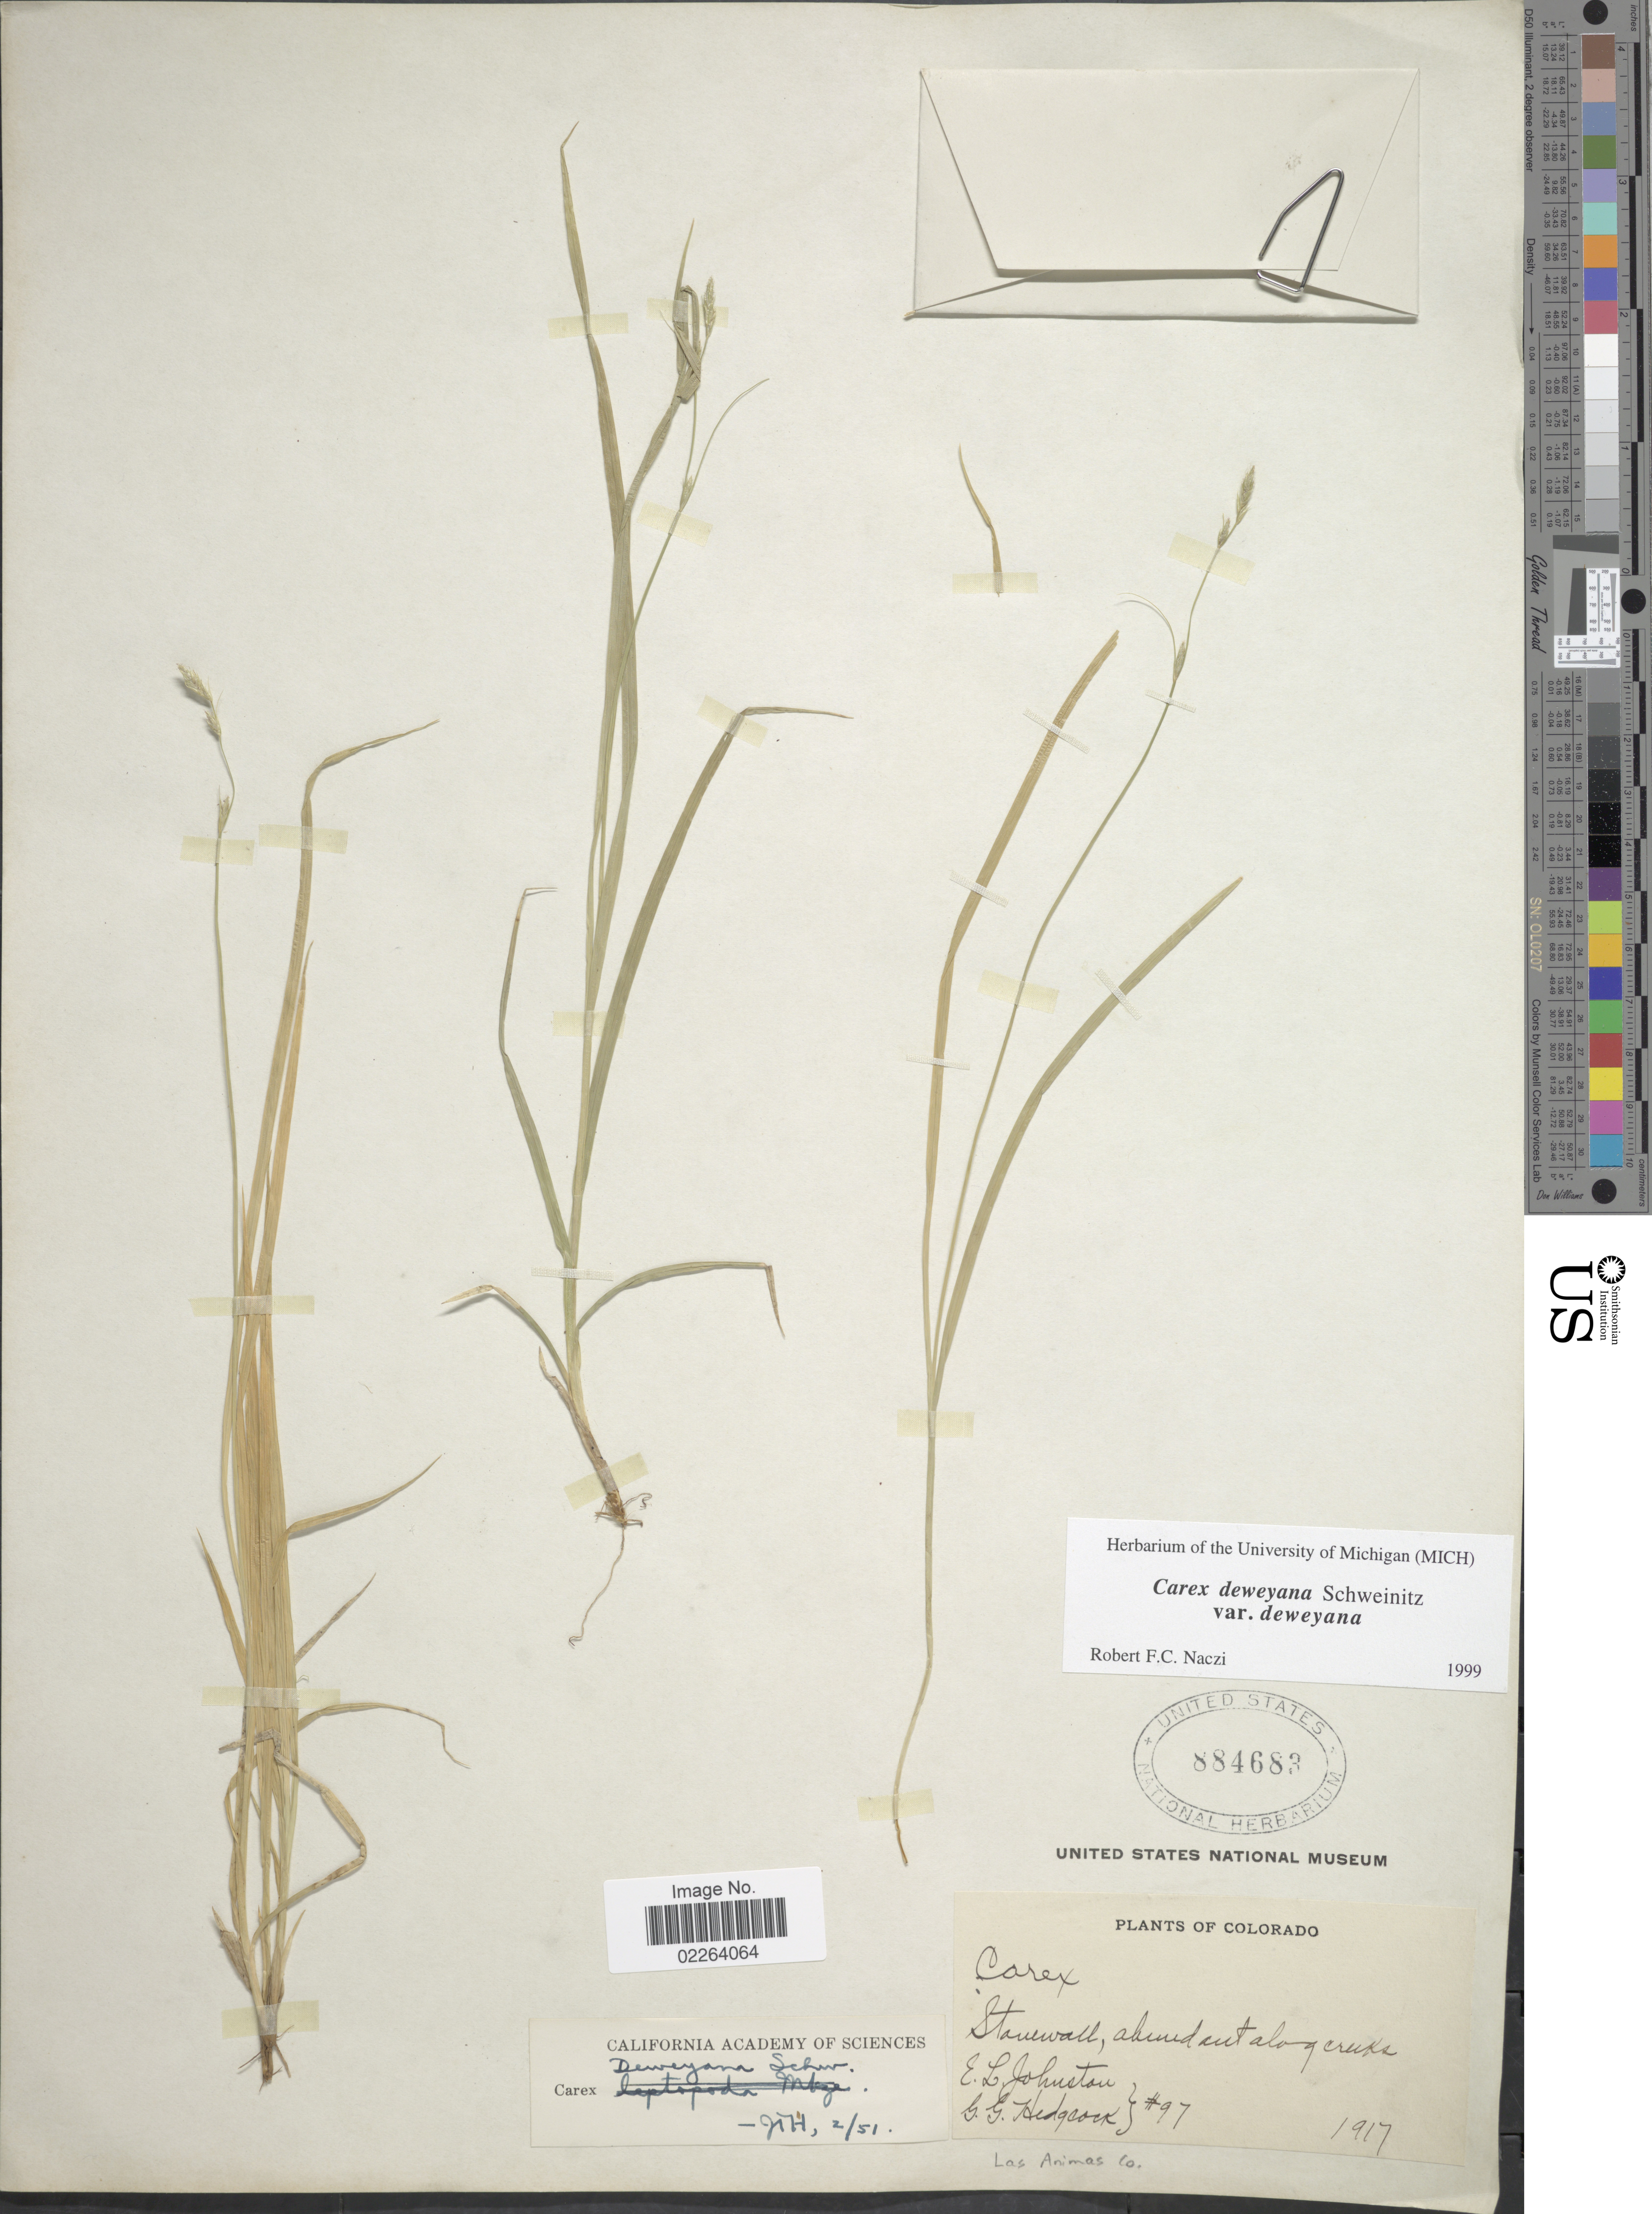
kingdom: Plantae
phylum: Tracheophyta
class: Liliopsida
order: Poales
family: Cyperaceae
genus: Carex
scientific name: Carex deweyana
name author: Schwein.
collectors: E. L. Johnston & G. Hedgcock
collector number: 97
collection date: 1917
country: United States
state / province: Colorado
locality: Stonewall, Las Animas Co.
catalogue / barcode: US 884683